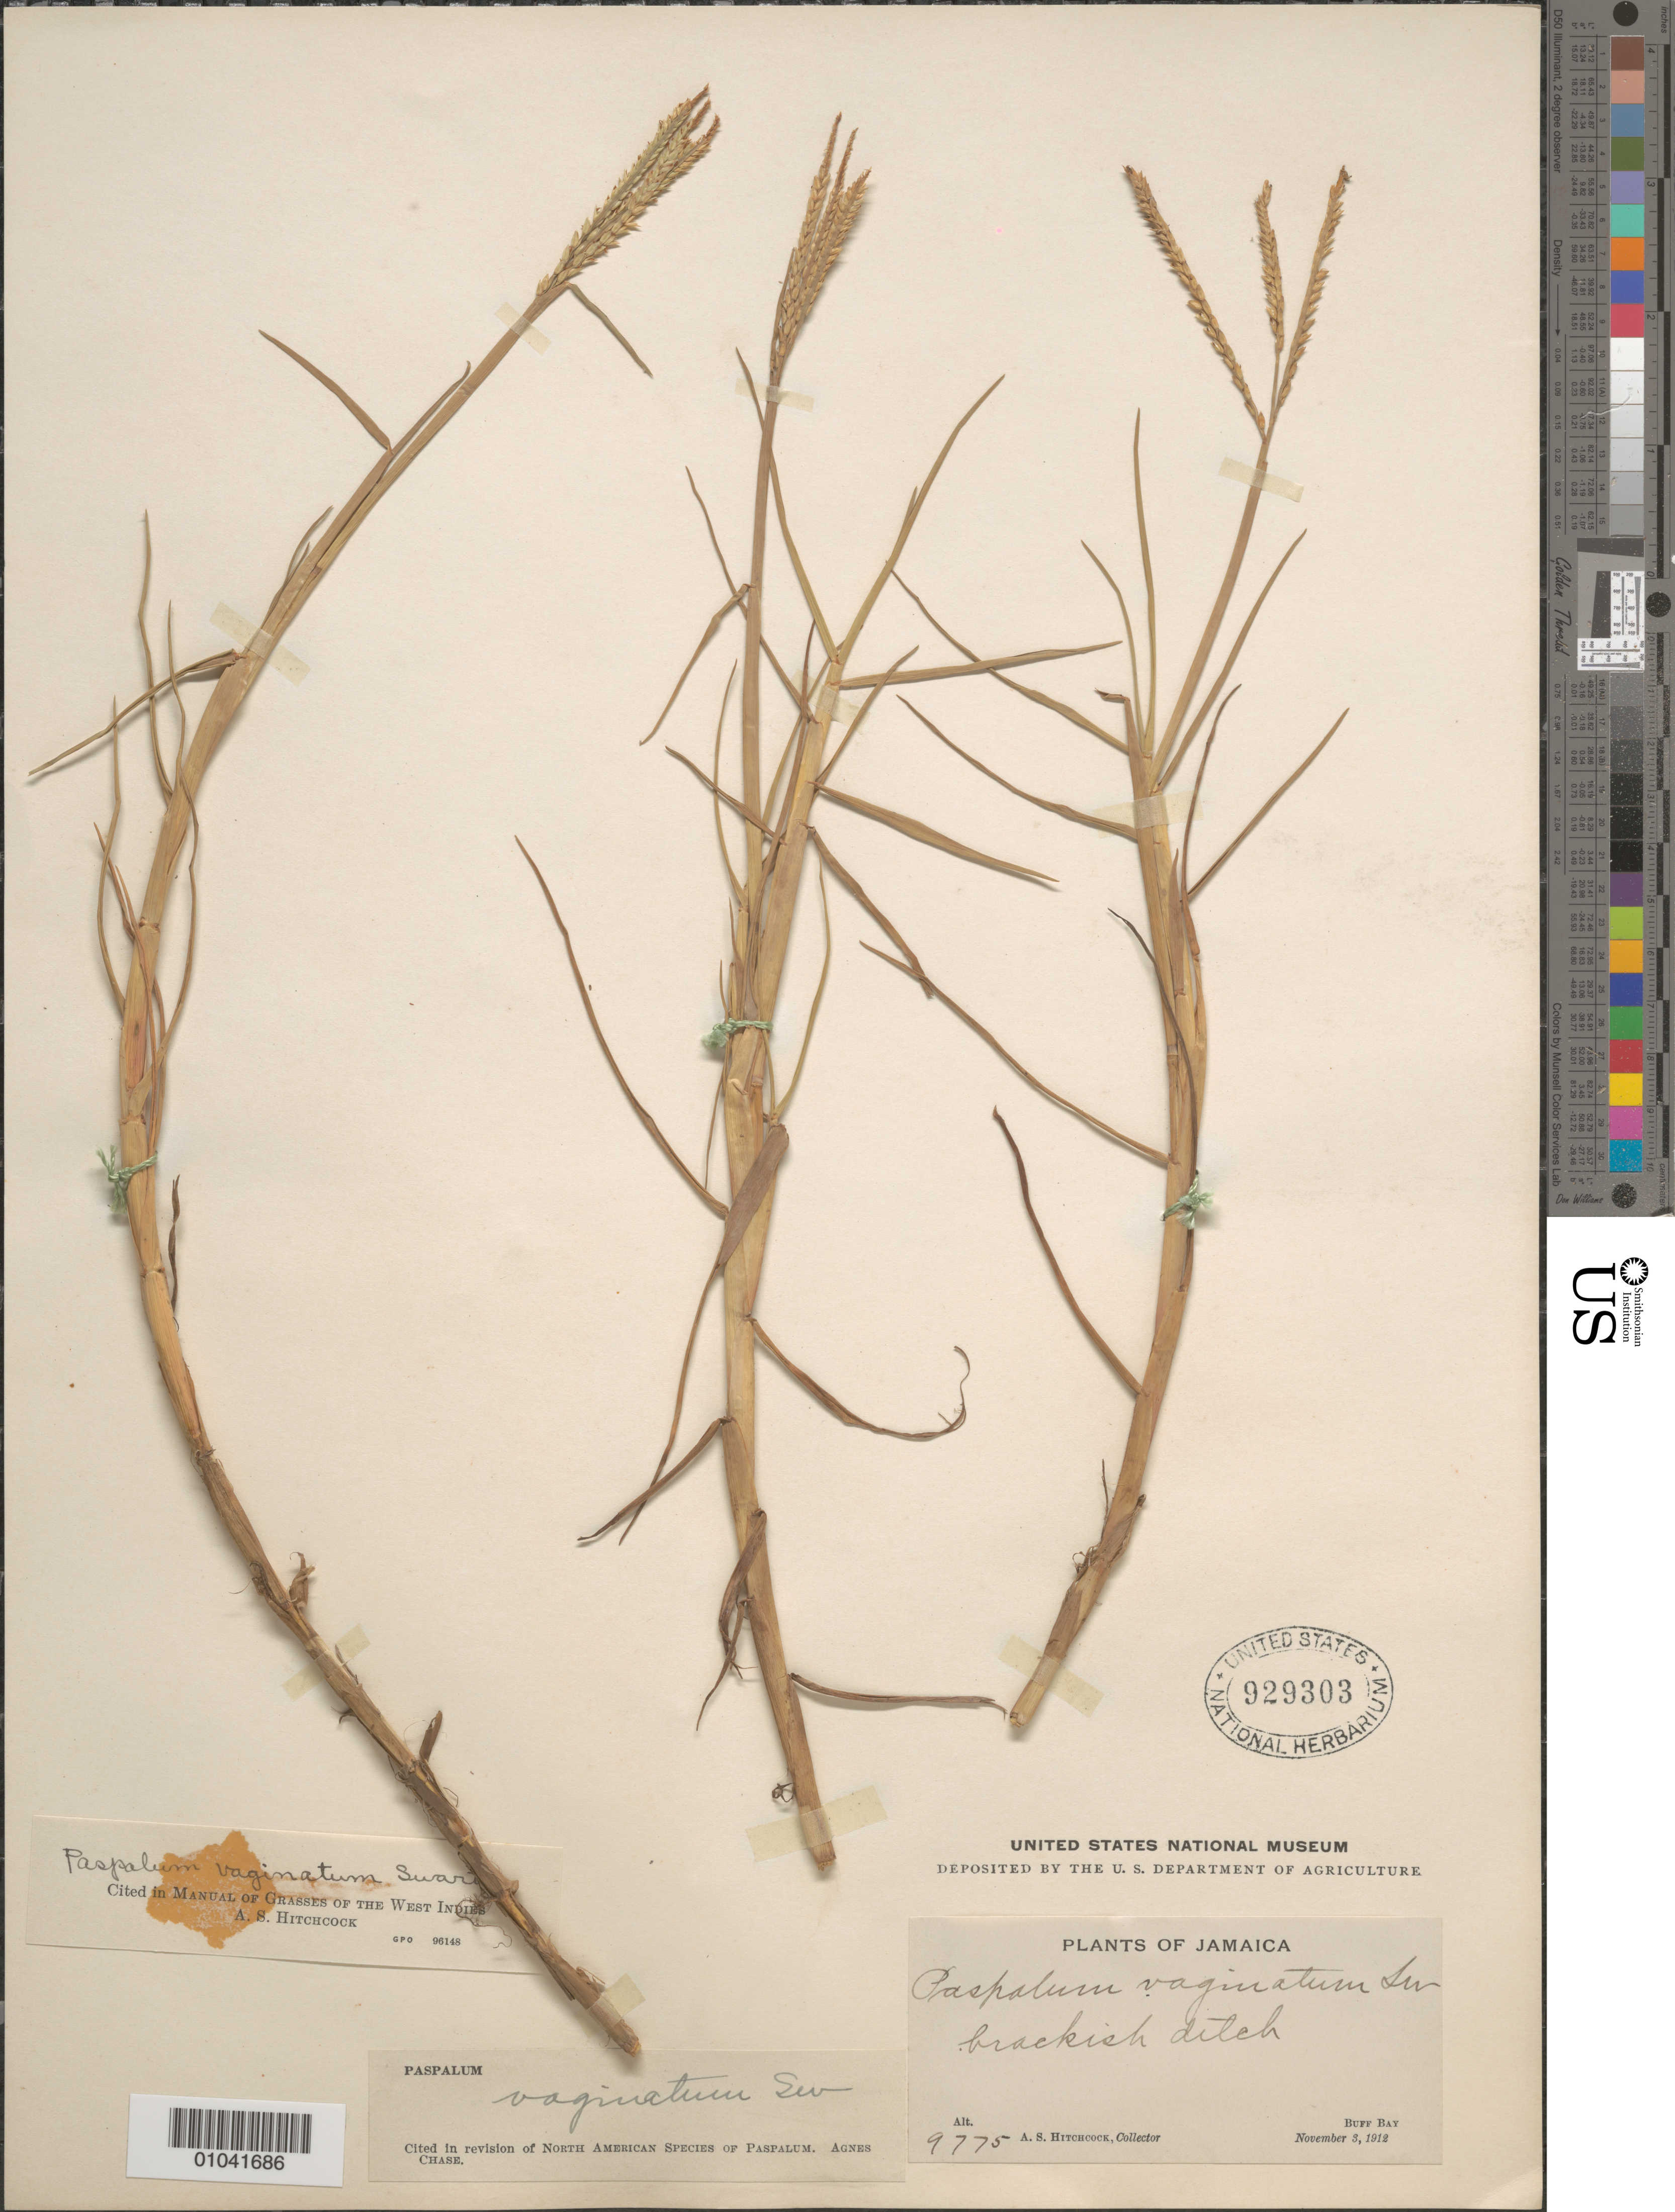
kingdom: Plantae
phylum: Tracheophyta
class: Liliopsida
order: Poales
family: Poaceae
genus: Paspalum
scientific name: Paspalum vaginatum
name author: Sw.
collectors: A. S. Hitchcock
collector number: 9775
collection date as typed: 03 Nov 1912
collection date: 1912-11-03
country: Jamaica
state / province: Portland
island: Jamaica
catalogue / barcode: US 929303